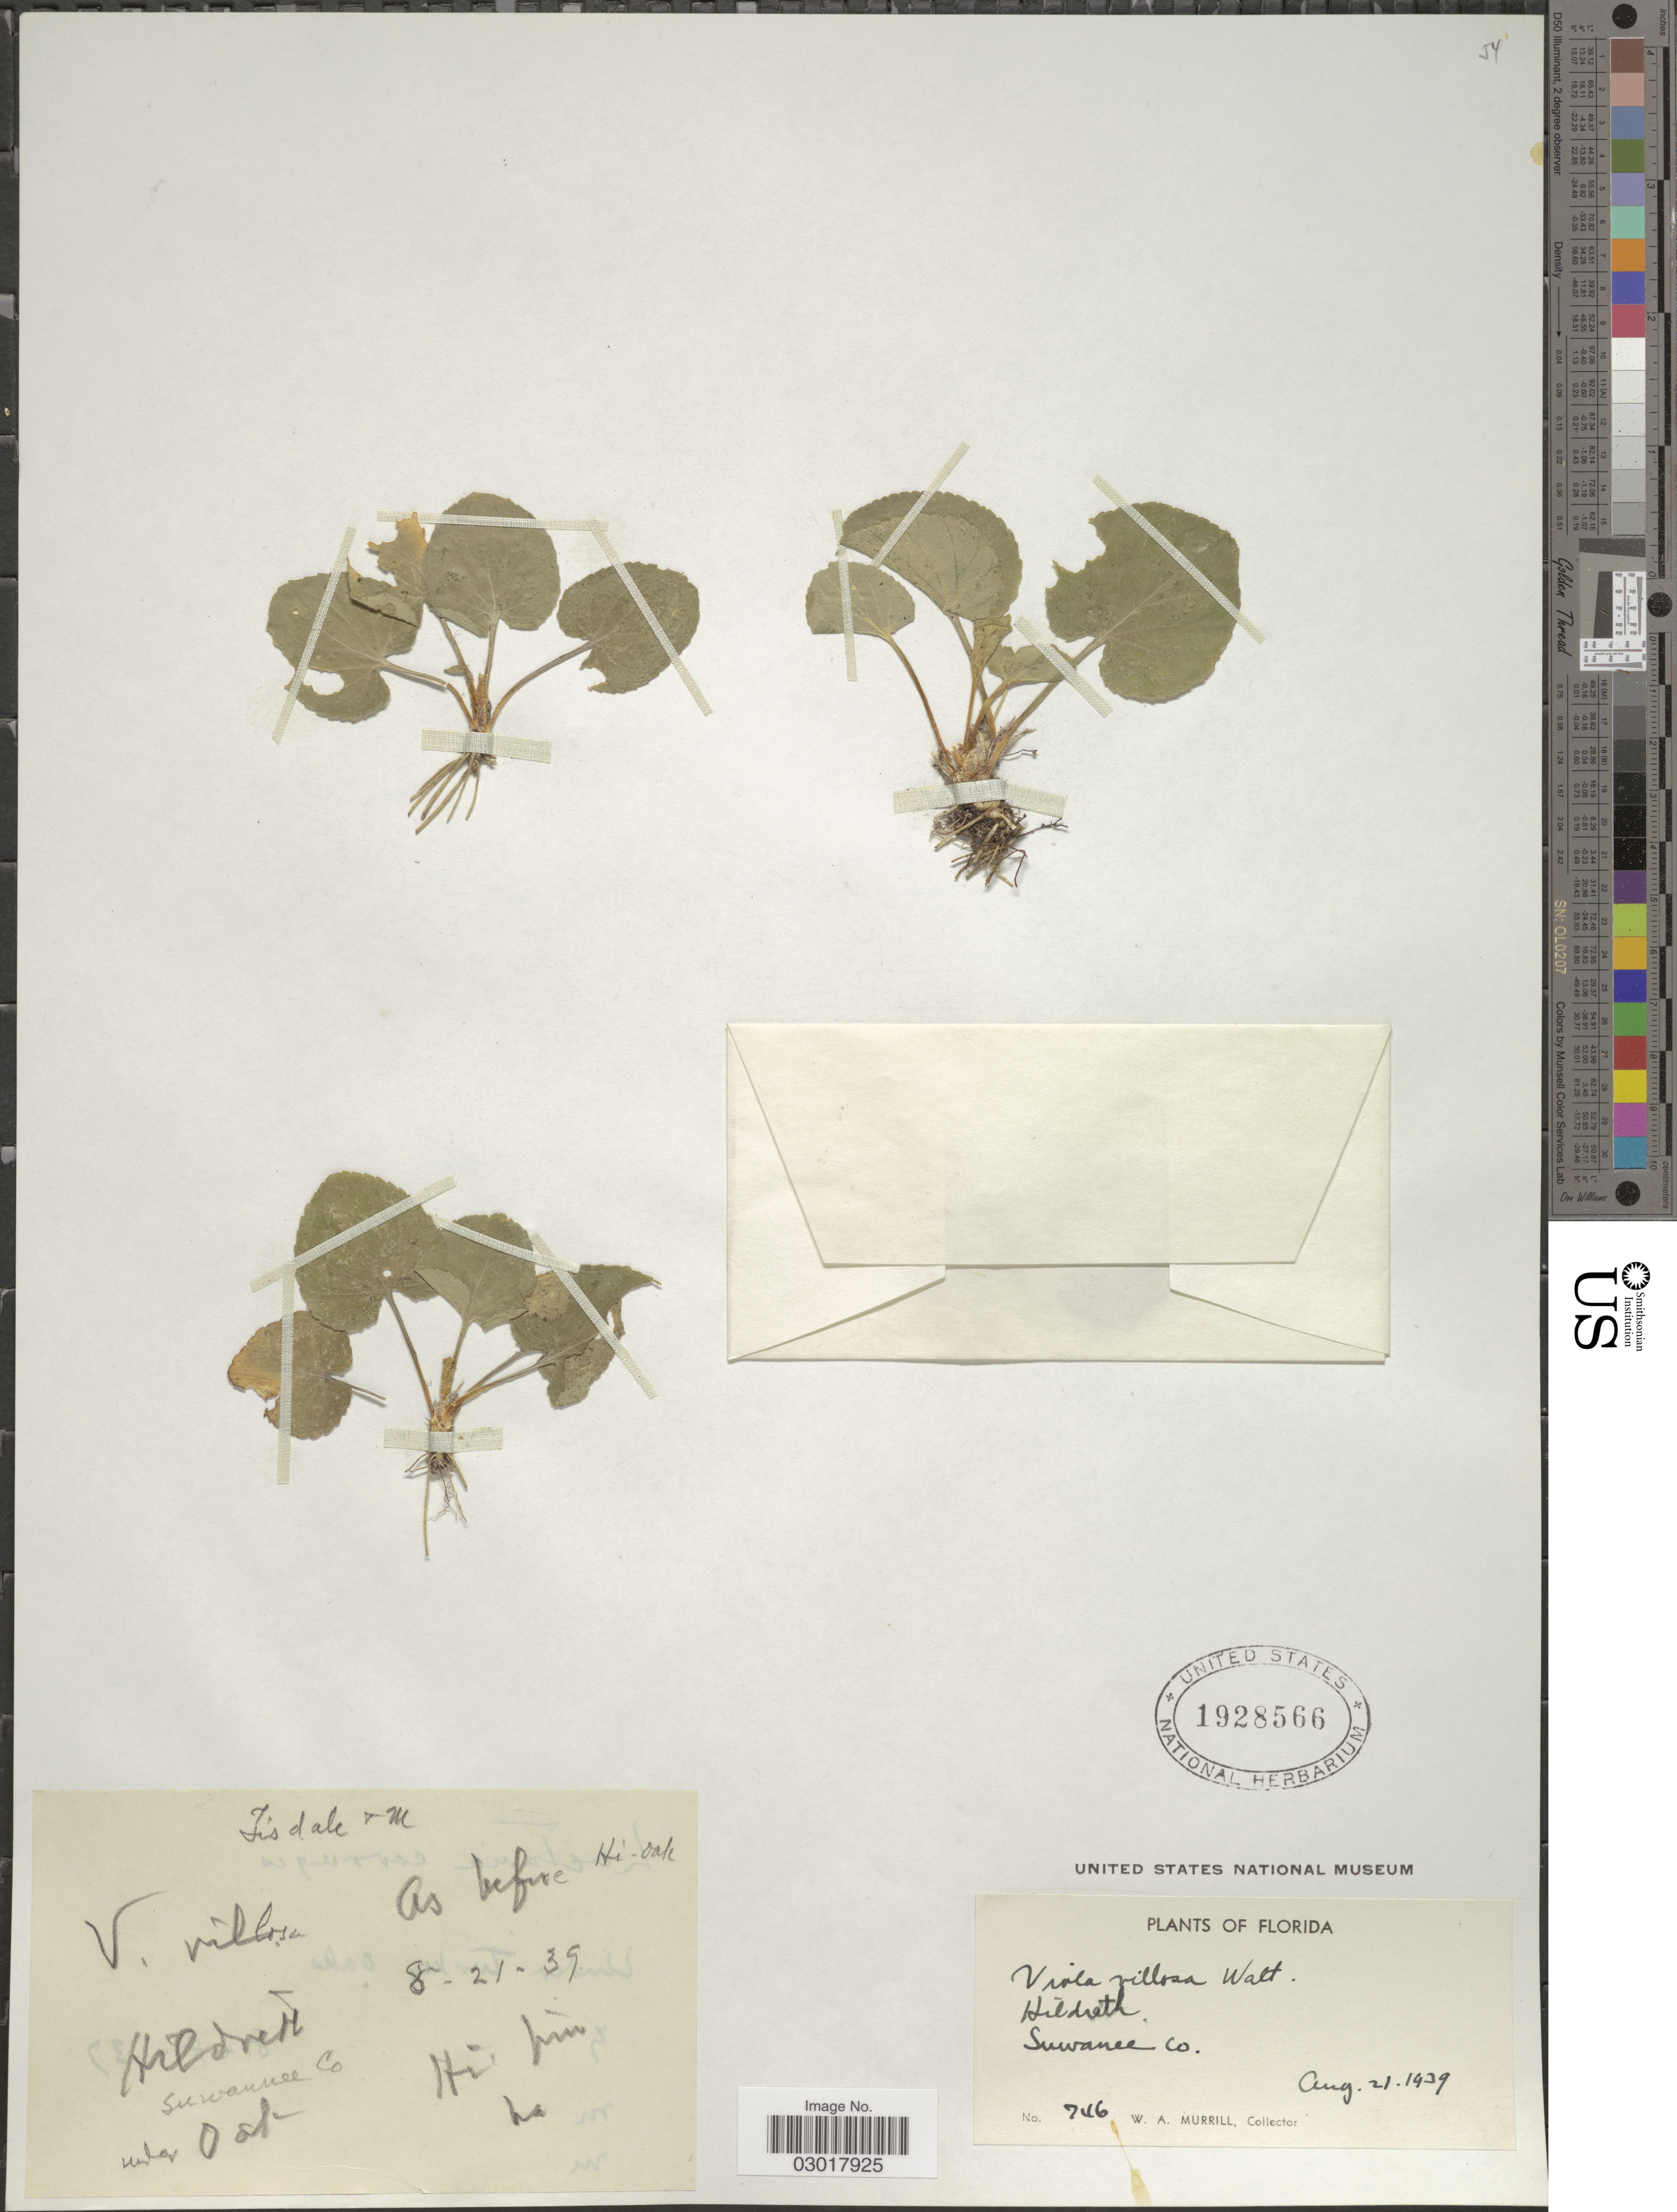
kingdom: Plantae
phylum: Tracheophyta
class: Magnoliopsida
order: Malpighiales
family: Violaceae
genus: Viola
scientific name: Viola villosa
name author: Walter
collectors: W. A. Murrill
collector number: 746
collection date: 1939-08-21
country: United States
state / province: Florida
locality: Hildreth. Suwannee Co.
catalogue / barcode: US 1928566